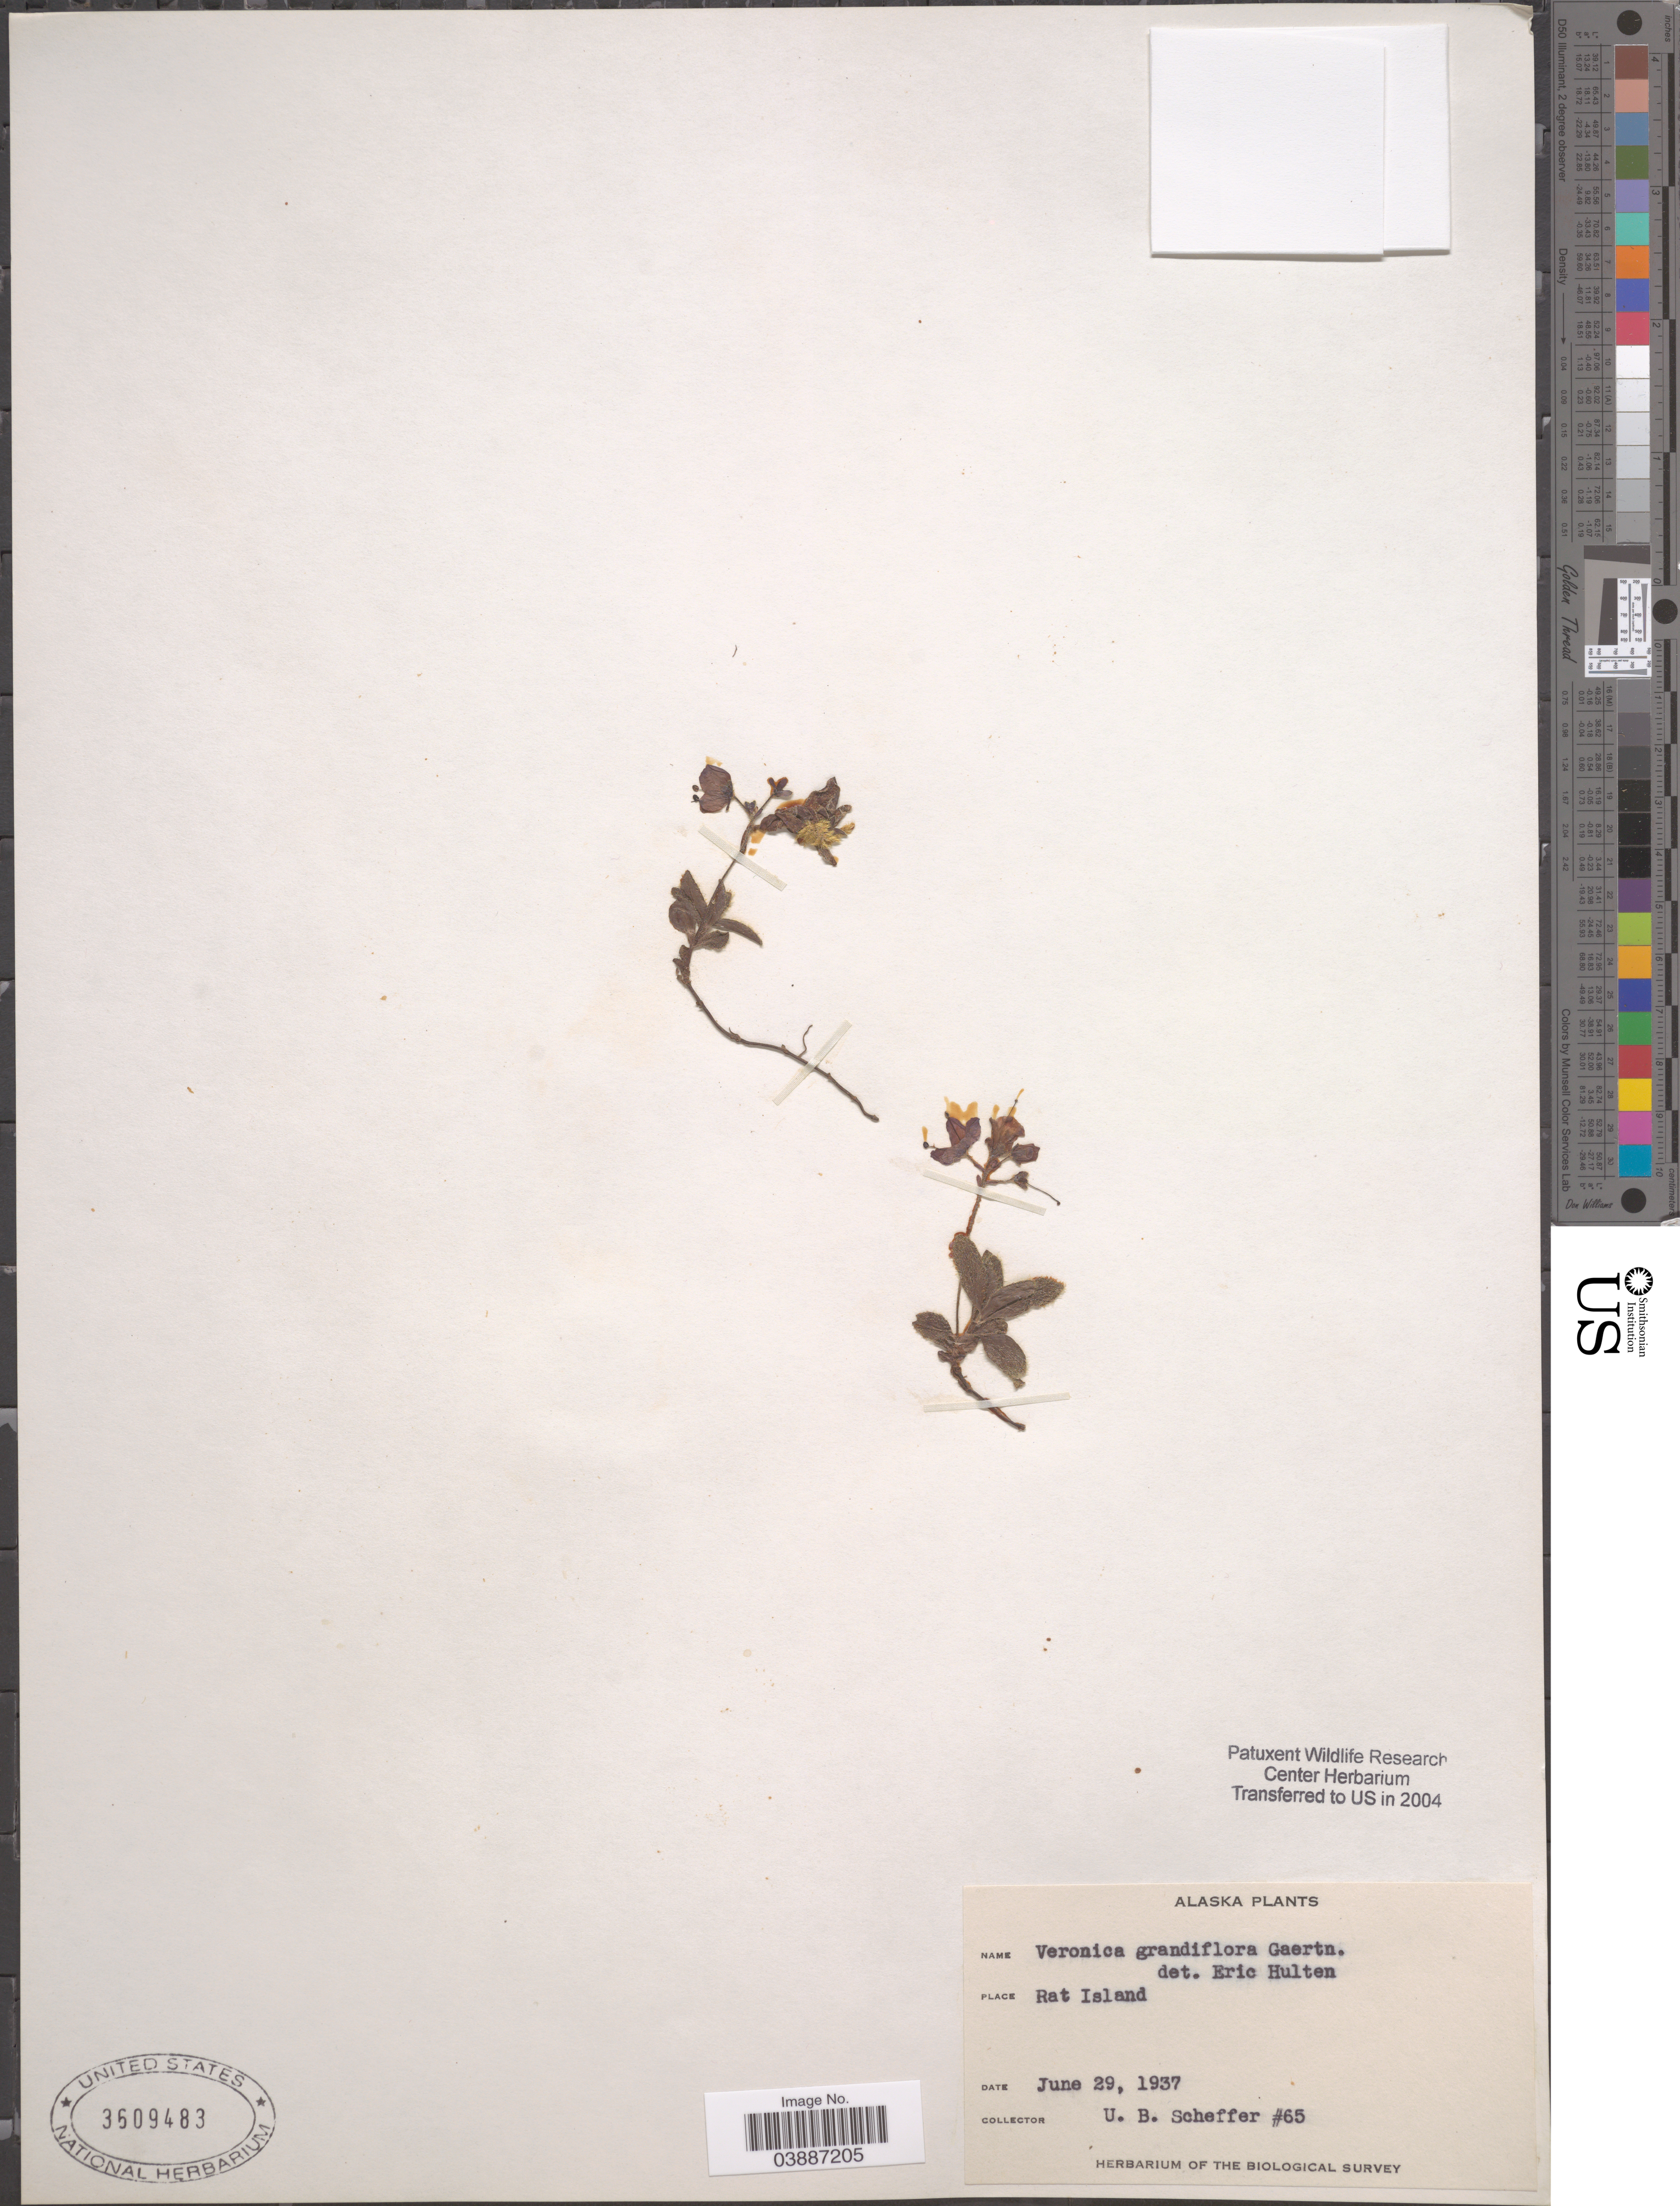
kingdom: Plantae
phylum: Tracheophyta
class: Magnoliopsida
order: Lamiales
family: Plantaginaceae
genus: Veronica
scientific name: Veronica grandiflora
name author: Gaertn.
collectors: U. Scheffer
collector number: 65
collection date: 1937-06-29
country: United States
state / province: Alaska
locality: Rat Island.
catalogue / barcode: US 3609483